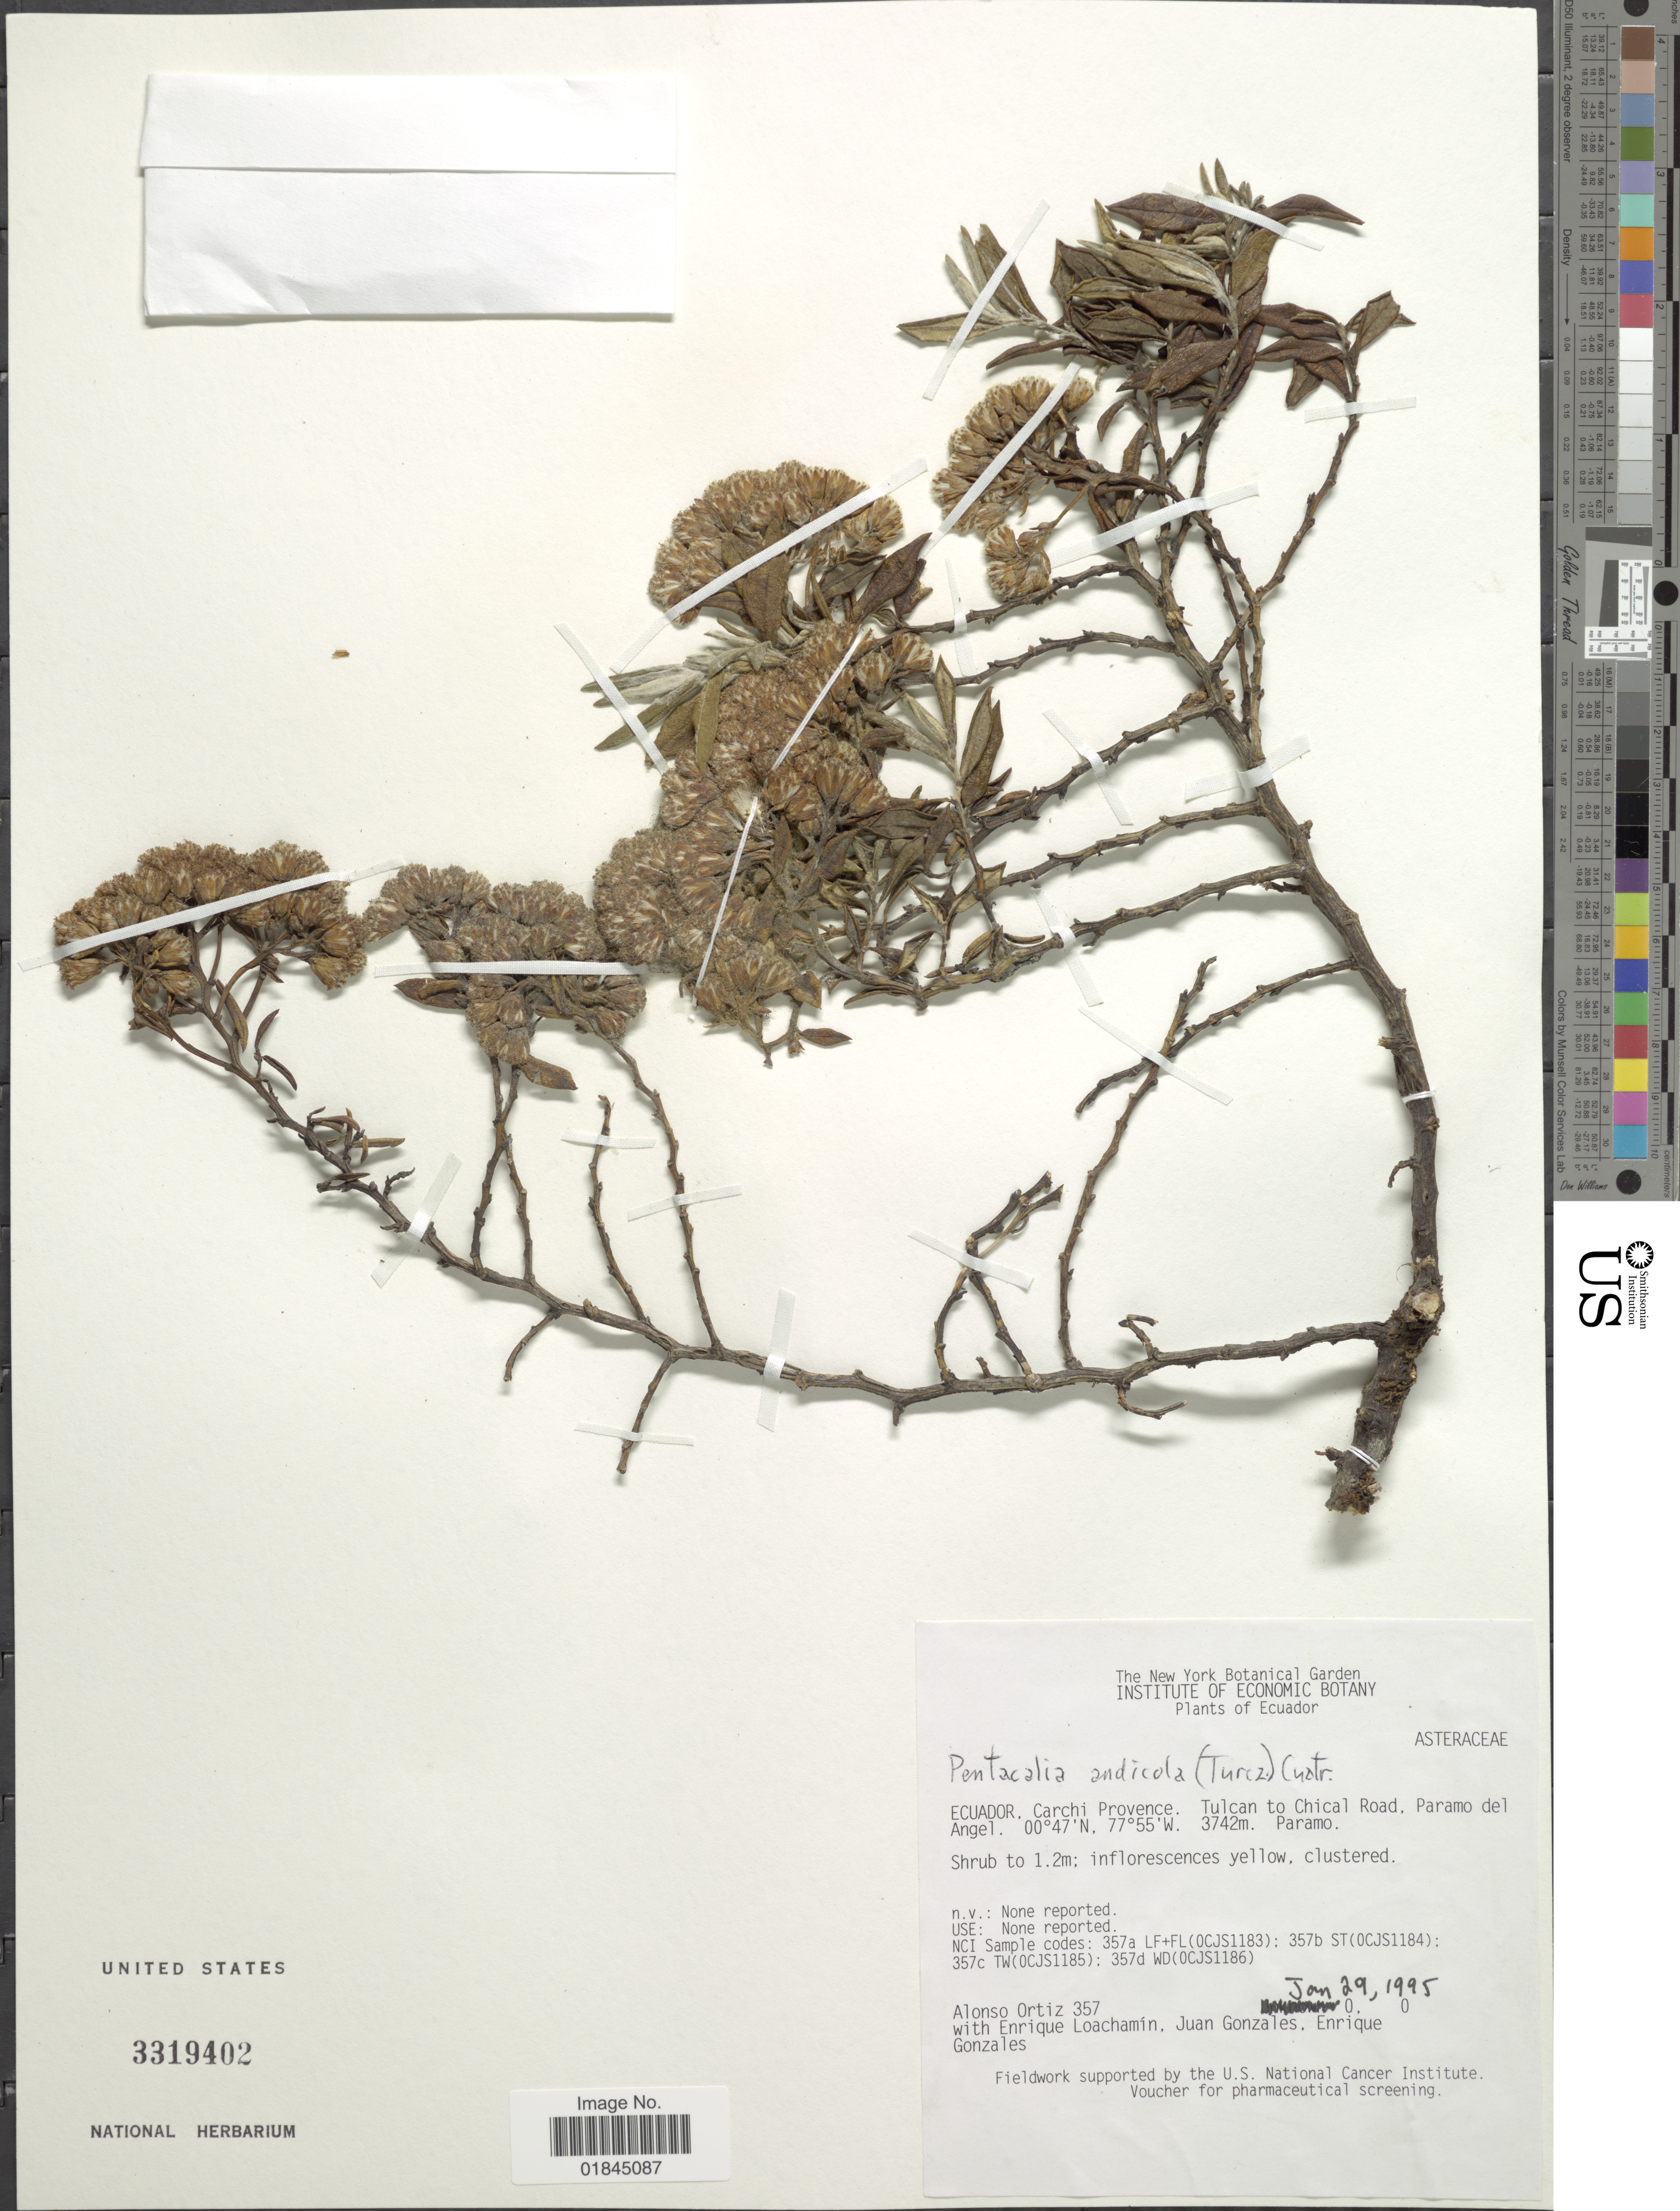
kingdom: Plantae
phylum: Tracheophyta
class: Magnoliopsida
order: Asterales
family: Asteraceae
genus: Pentacalia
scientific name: Pentacalia andicola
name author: (Turcz.) Cuatrec.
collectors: A. Ortiz, E. Loachamin, J. Gonzales & E. Gonzales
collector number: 357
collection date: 1995-01-29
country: Ecuador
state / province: Carchi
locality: Tulcan to Chical Road, Paramo del Angel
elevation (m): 3742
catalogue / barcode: US 3319402